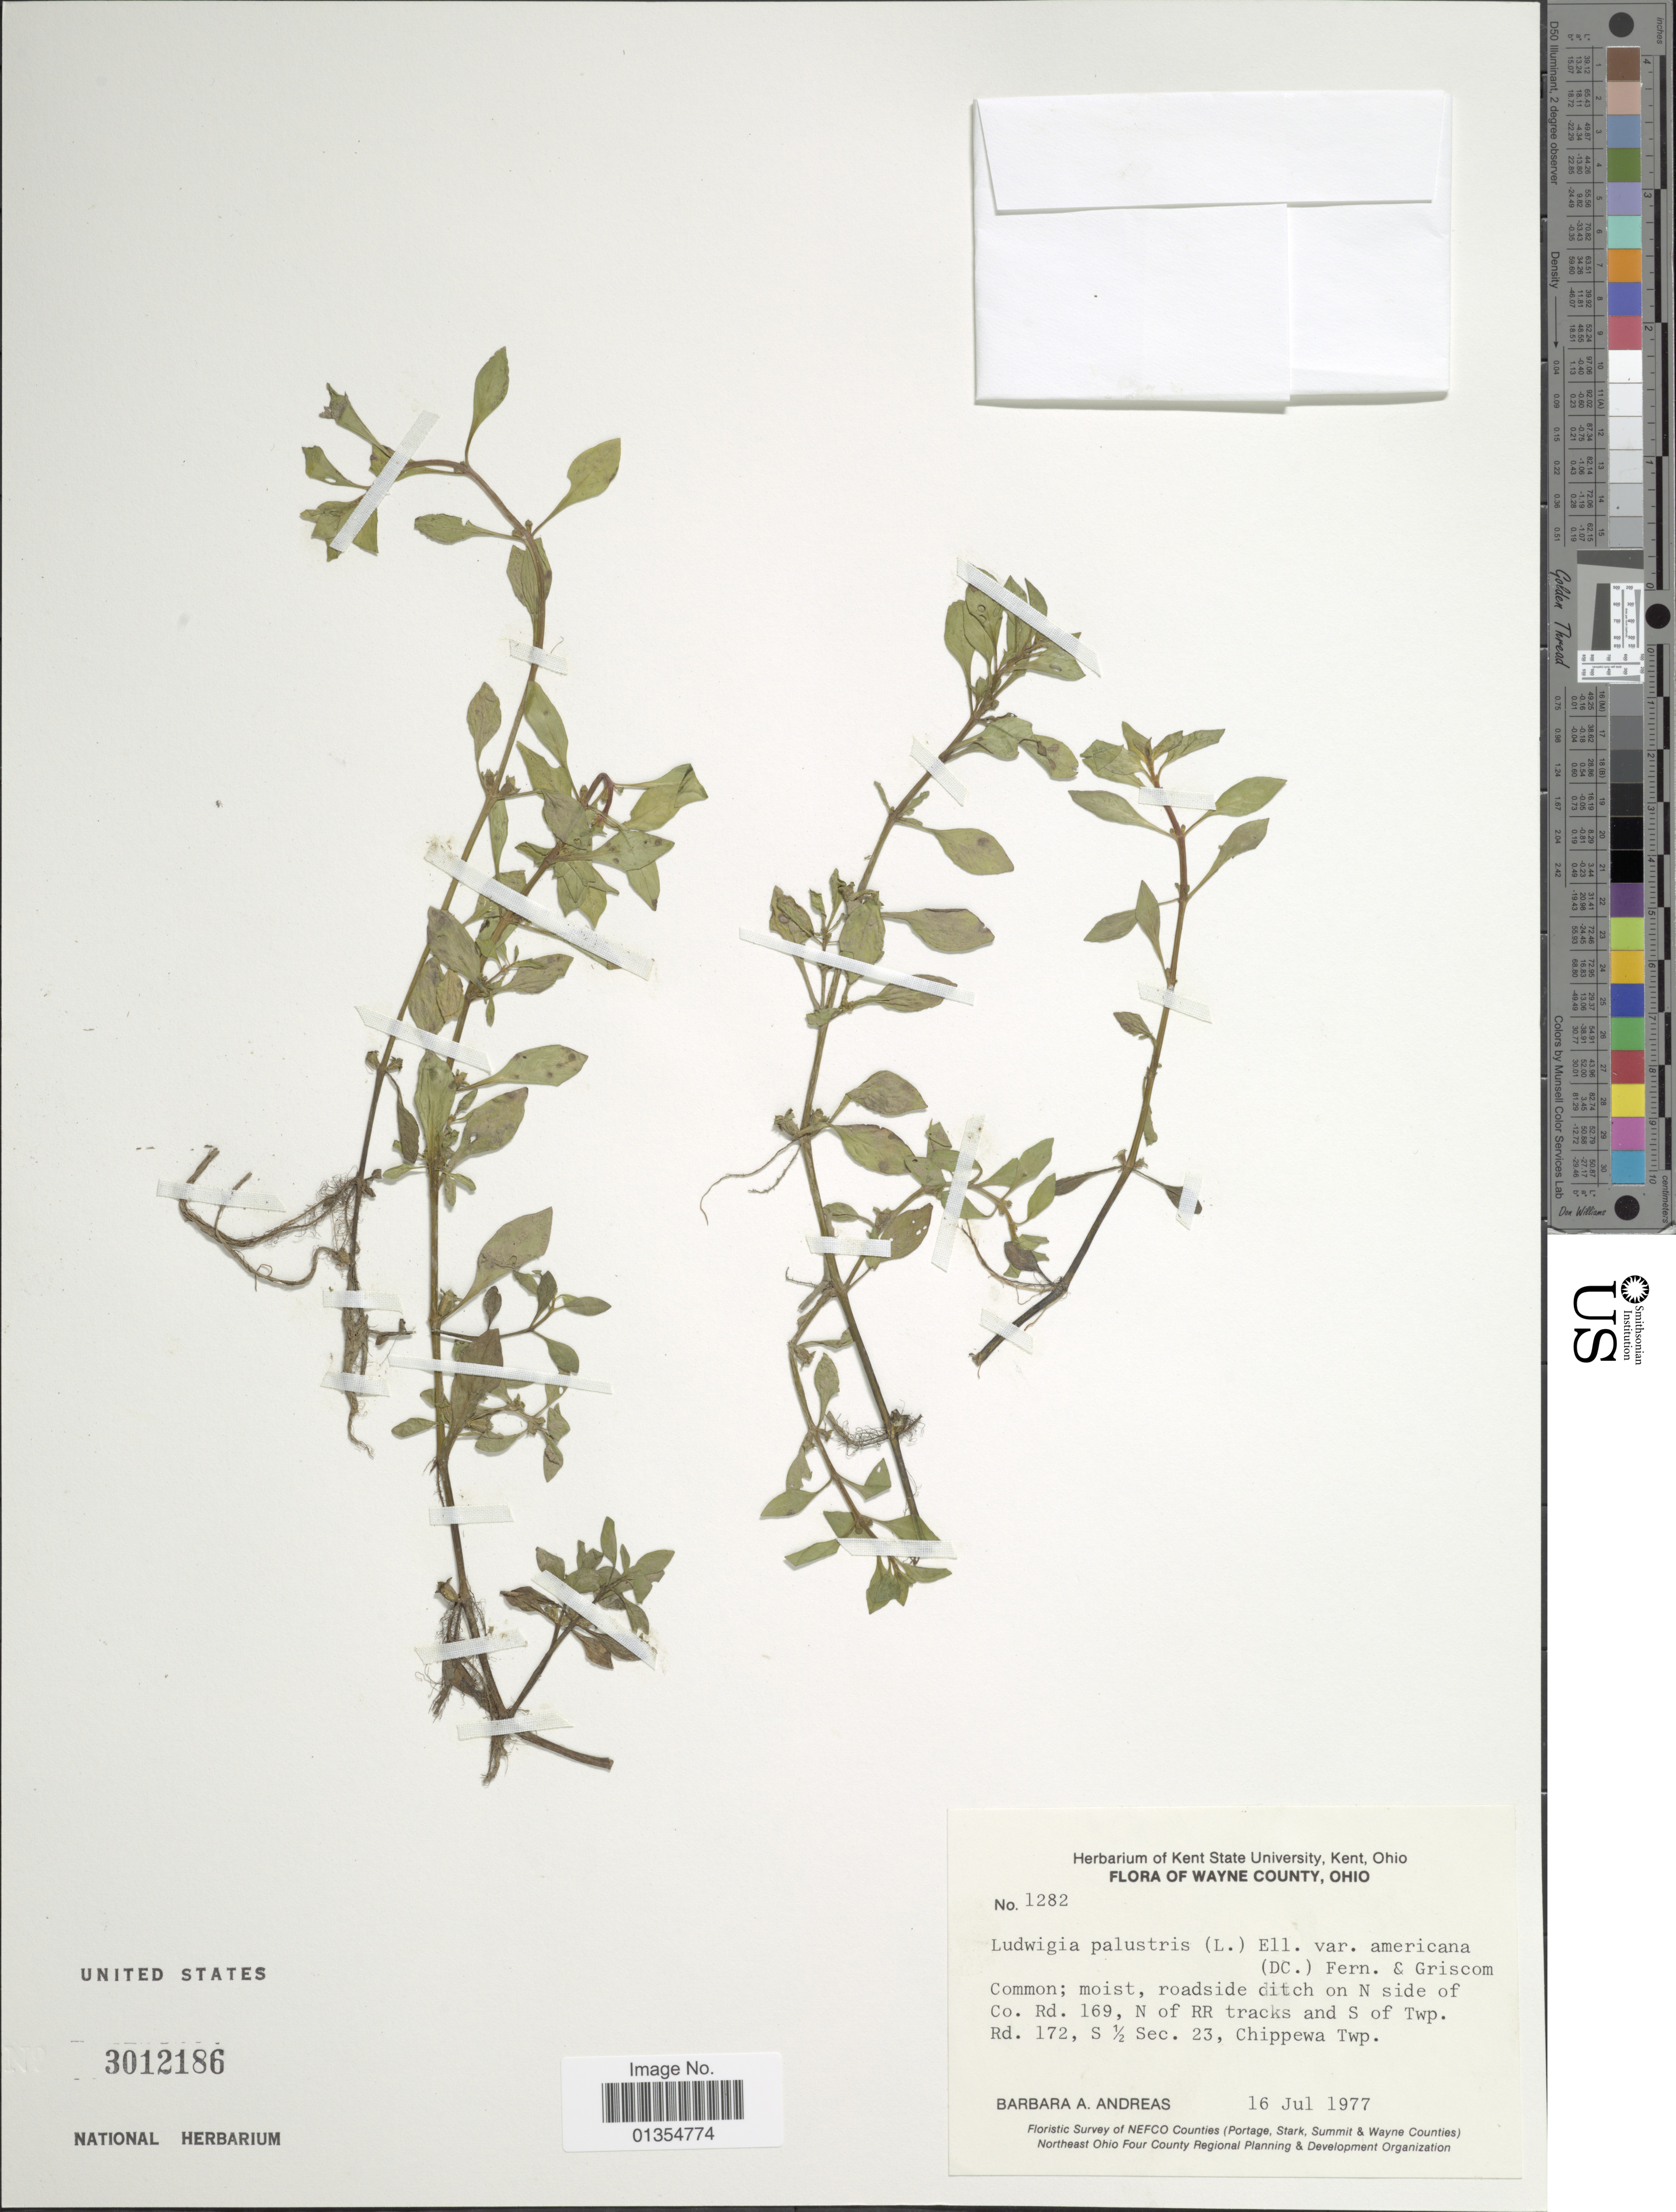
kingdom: Plantae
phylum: Tracheophyta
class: Magnoliopsida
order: Myrtales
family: Onagraceae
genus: Ludwigia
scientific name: Ludwigia palustris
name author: (L.) Elliott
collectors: B. A. Andreas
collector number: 1282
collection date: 1977-07-16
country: United States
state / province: Ohio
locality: Wayne County, roadside ditch on N side of Co. Rd. 169, N of RR tracks and S of Twp. Rd. 721, S½ Sec. 23, Chippewa Twp.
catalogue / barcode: US 3012186